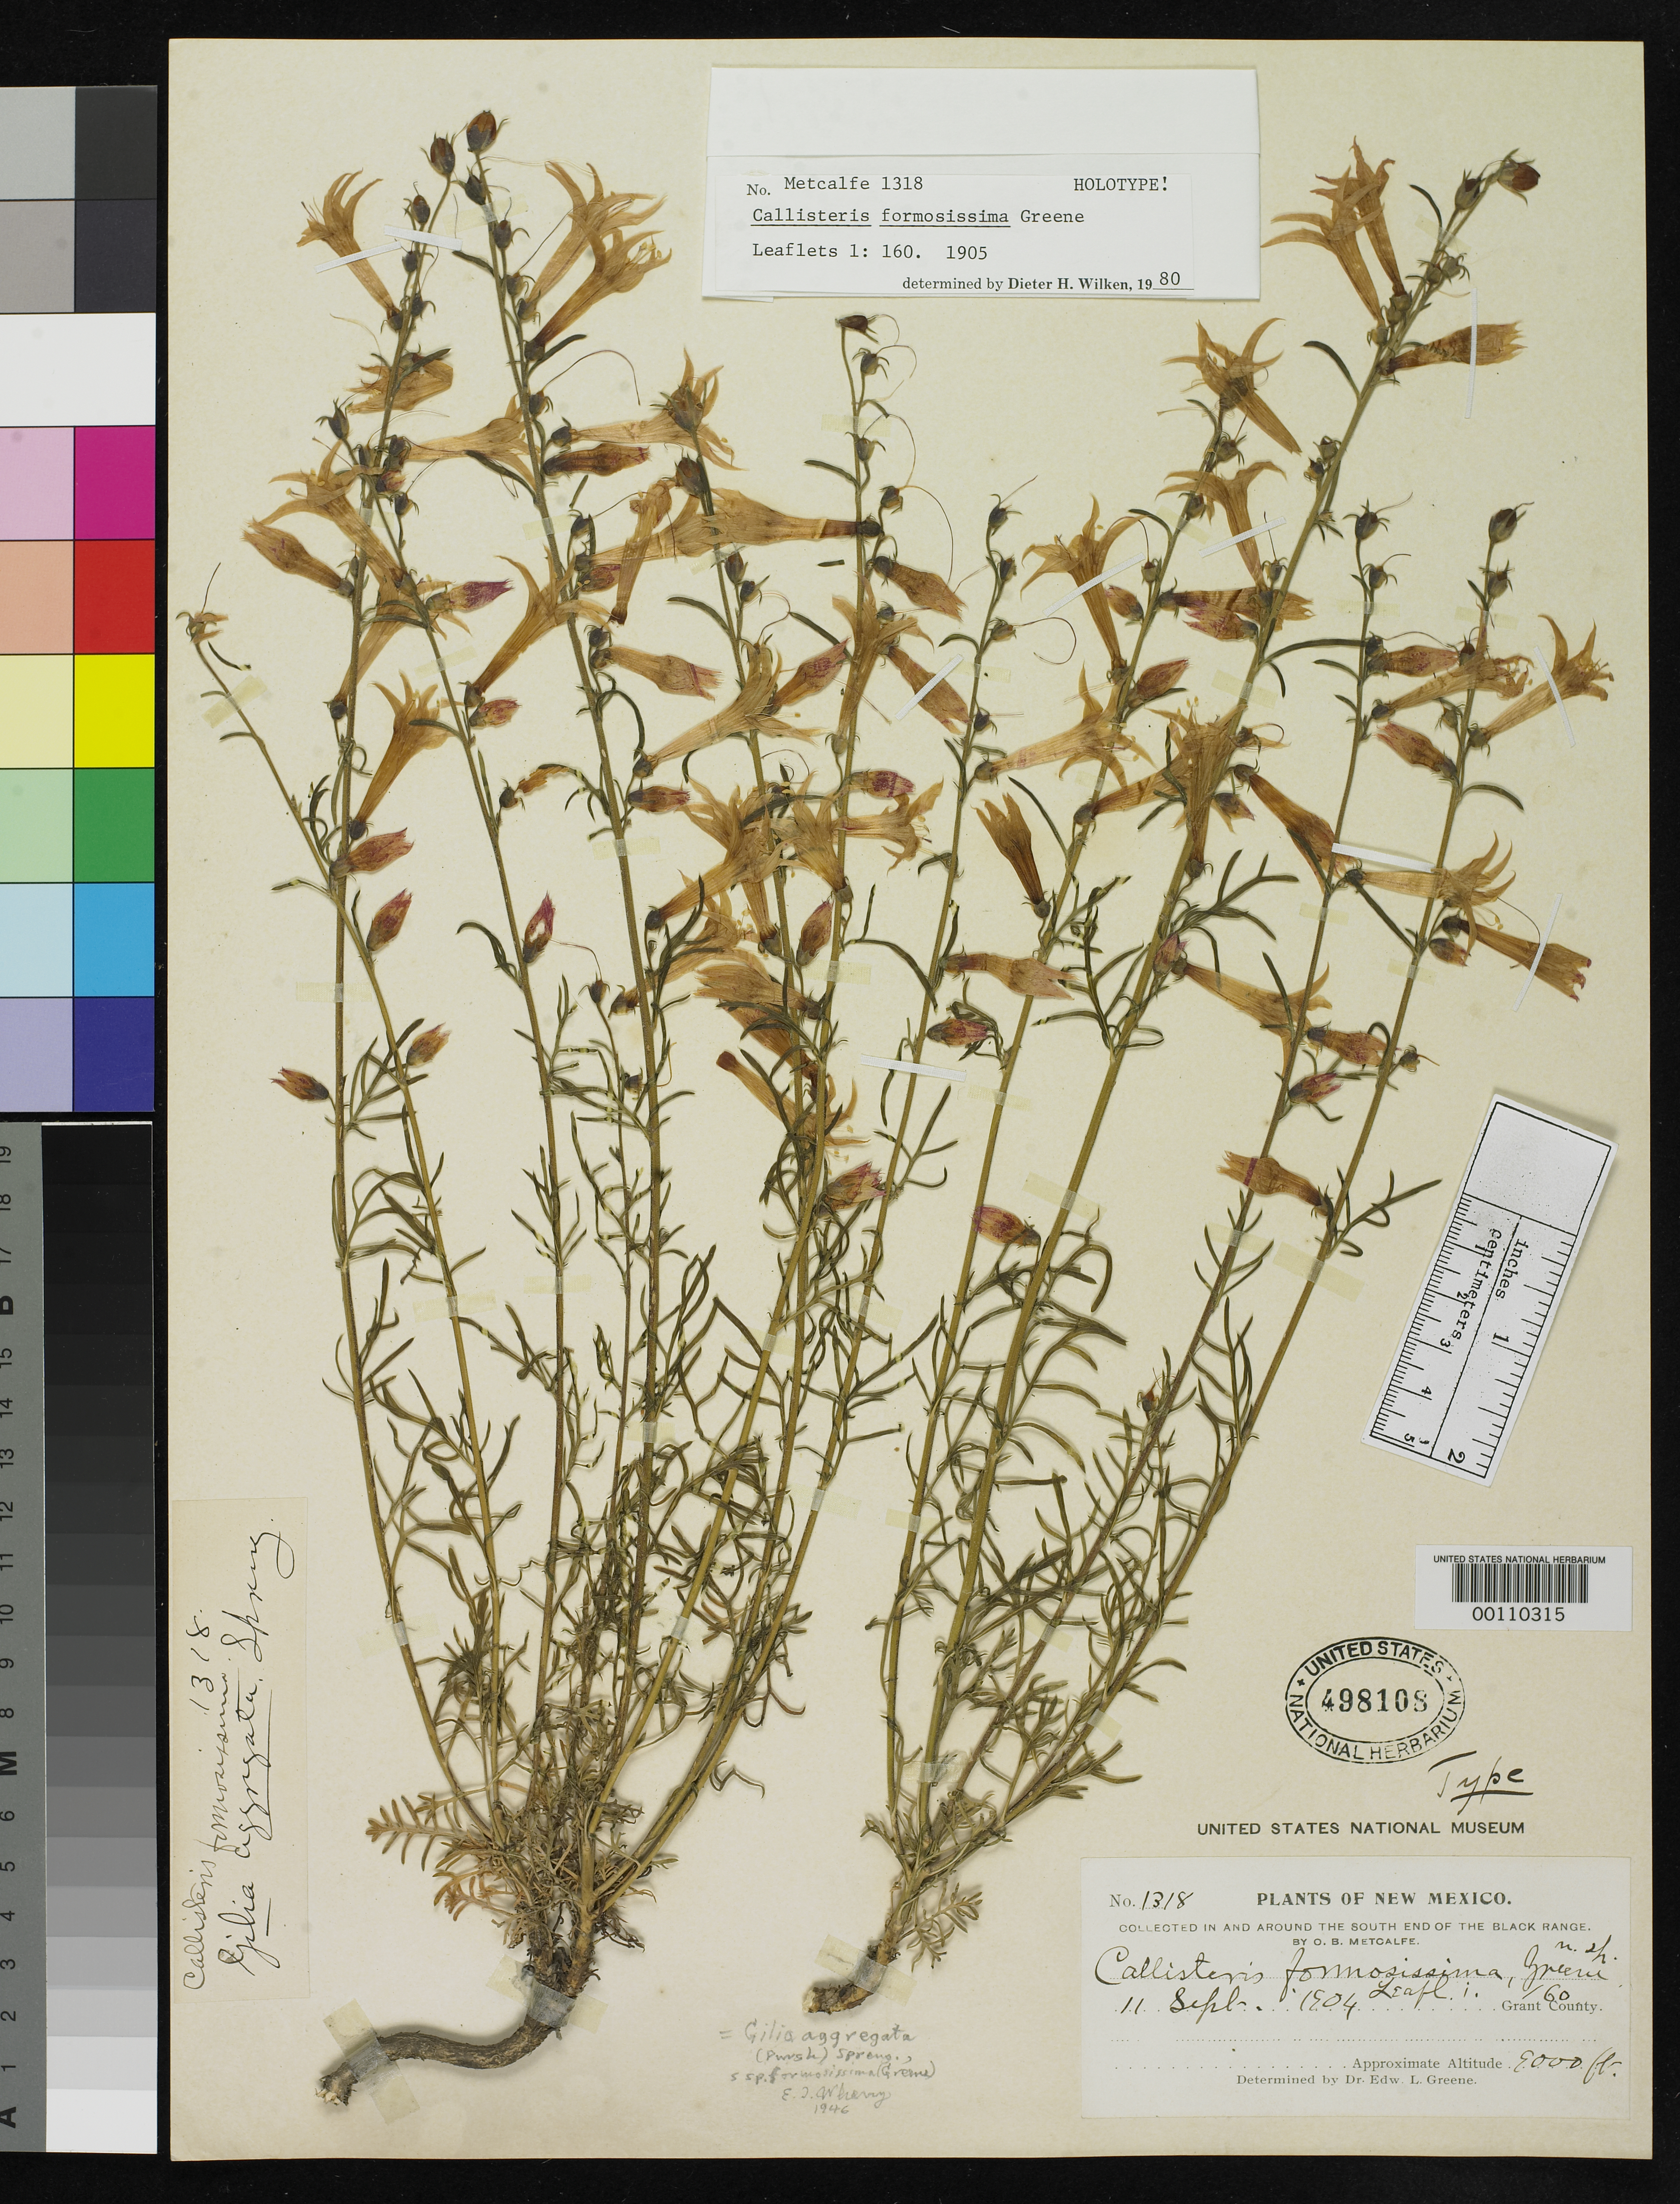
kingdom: Plantae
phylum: Tracheophyta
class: Magnoliopsida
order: Ericales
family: Polemoniaceae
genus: Callisteris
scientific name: Callisteris formosissima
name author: Greene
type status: Isotype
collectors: O. B. Metcalfe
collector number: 1318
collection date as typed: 11 Sep 1904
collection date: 1904-09-11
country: United States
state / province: New Mexico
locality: Black Range.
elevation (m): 2743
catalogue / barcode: US 498108